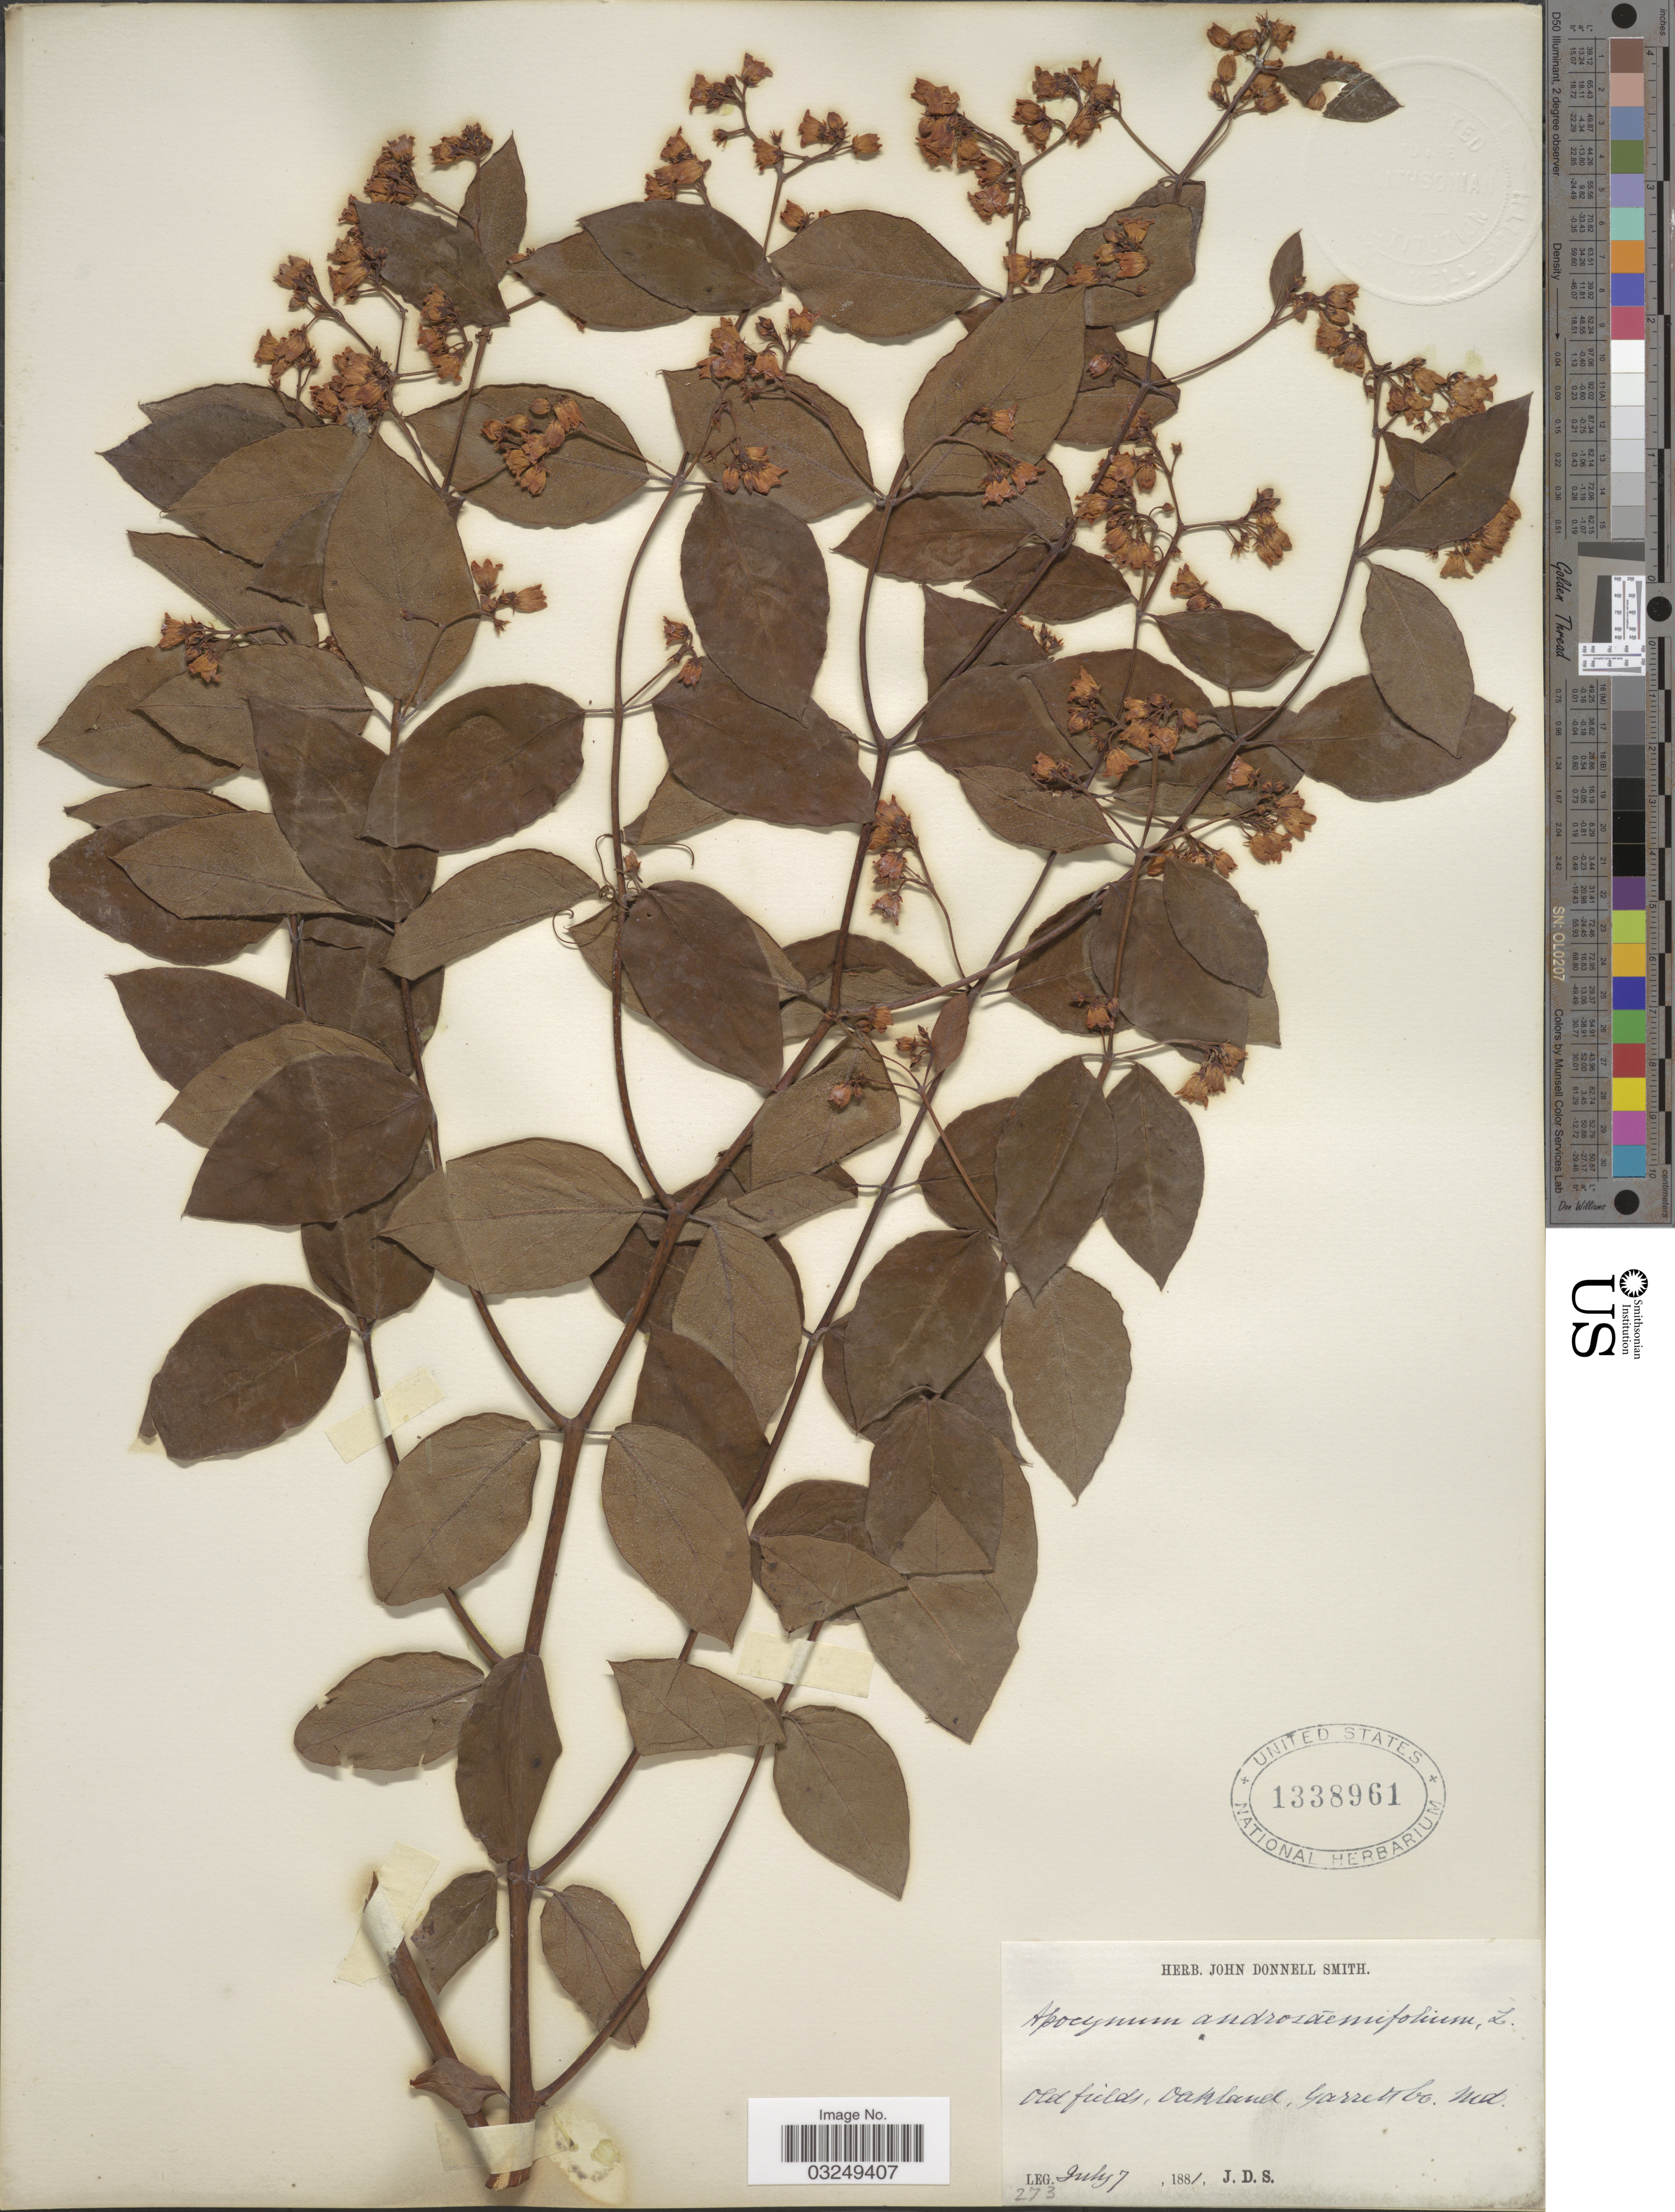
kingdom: Plantae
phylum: Tracheophyta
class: Magnoliopsida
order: Gentianales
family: Apocynaceae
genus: Apocynum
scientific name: Apocynum androsaemifolium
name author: L.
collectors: J. Donnell Smith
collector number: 273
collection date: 1881-07-07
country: United States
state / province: Maryland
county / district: Garrett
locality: Old fields, Oakland, Garrett Co. Md.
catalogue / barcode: US 1338961